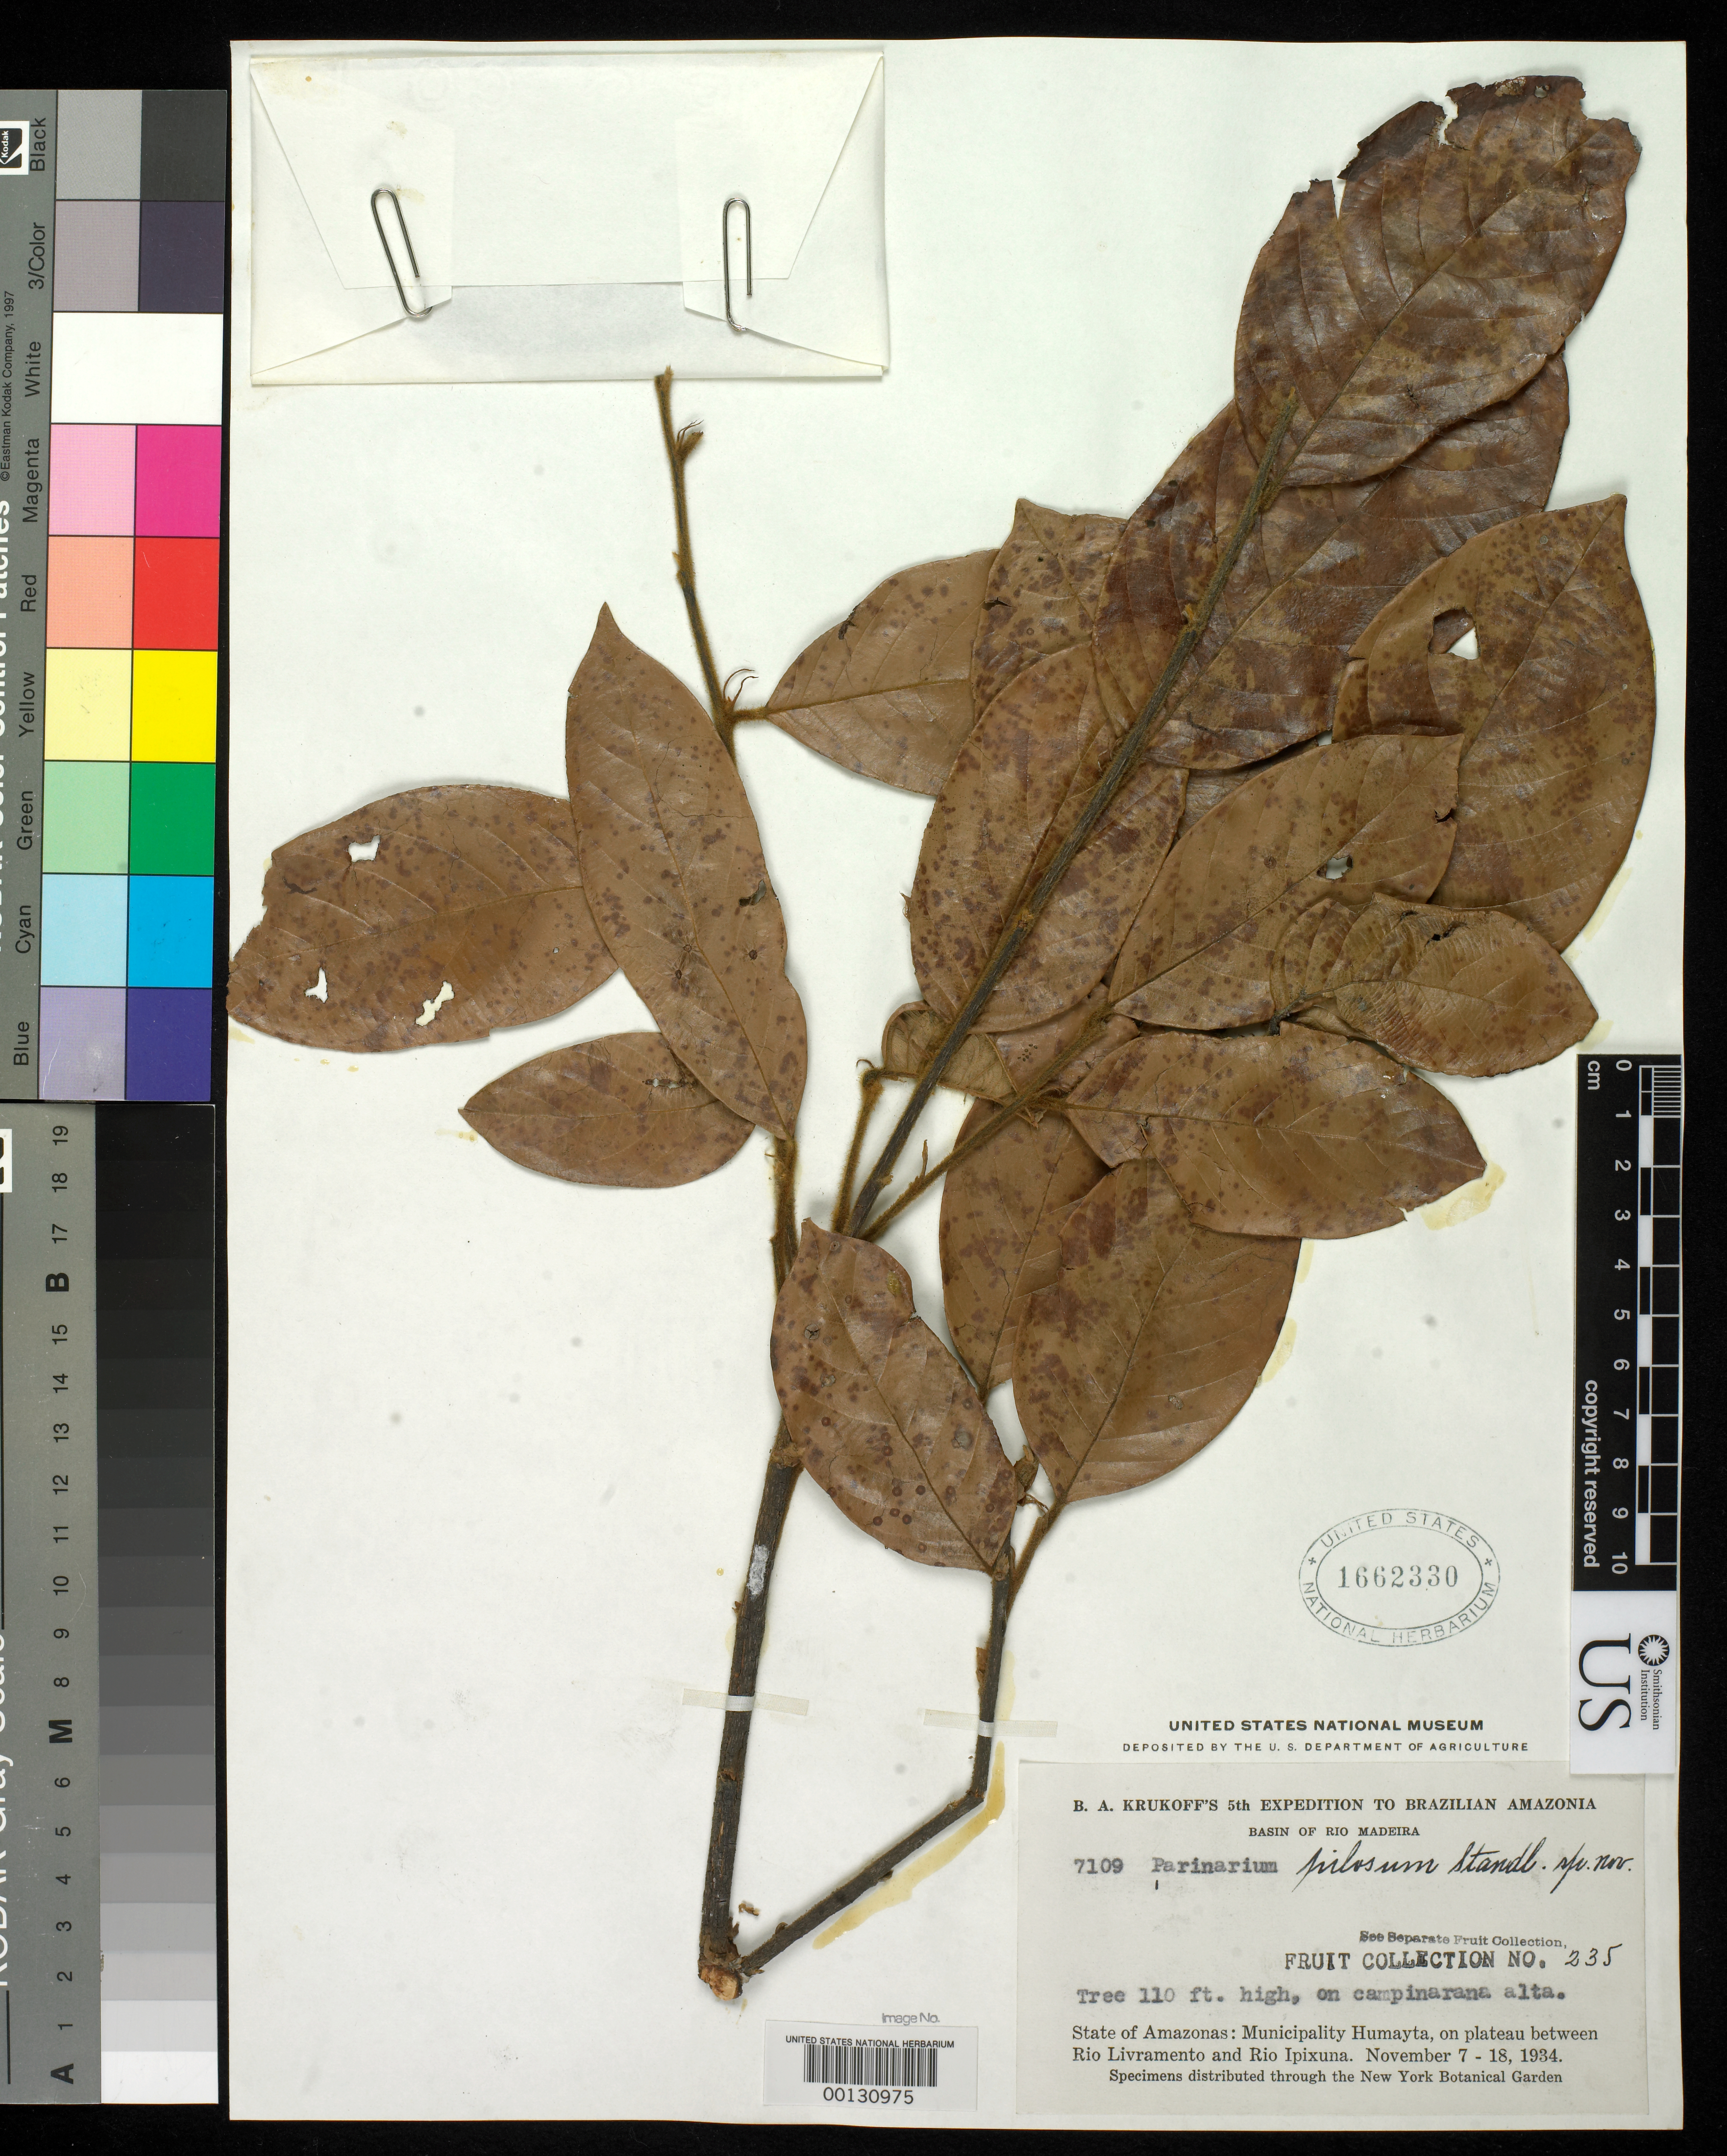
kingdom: Plantae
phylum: Tracheophyta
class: Magnoliopsida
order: Malpighiales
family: Chrysobalanaceae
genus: Parinari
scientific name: Parinari pilosa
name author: Standl.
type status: Isotype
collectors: B. A. Krukoff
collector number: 7109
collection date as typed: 07 Sep 1934 to 18 Sep 1934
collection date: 1934-09-07/1934-09-18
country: Brazil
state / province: Amazonas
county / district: Humaitá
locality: Plateau between Rio Lovramento & Rio Ipixuna.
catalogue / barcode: US 1662330